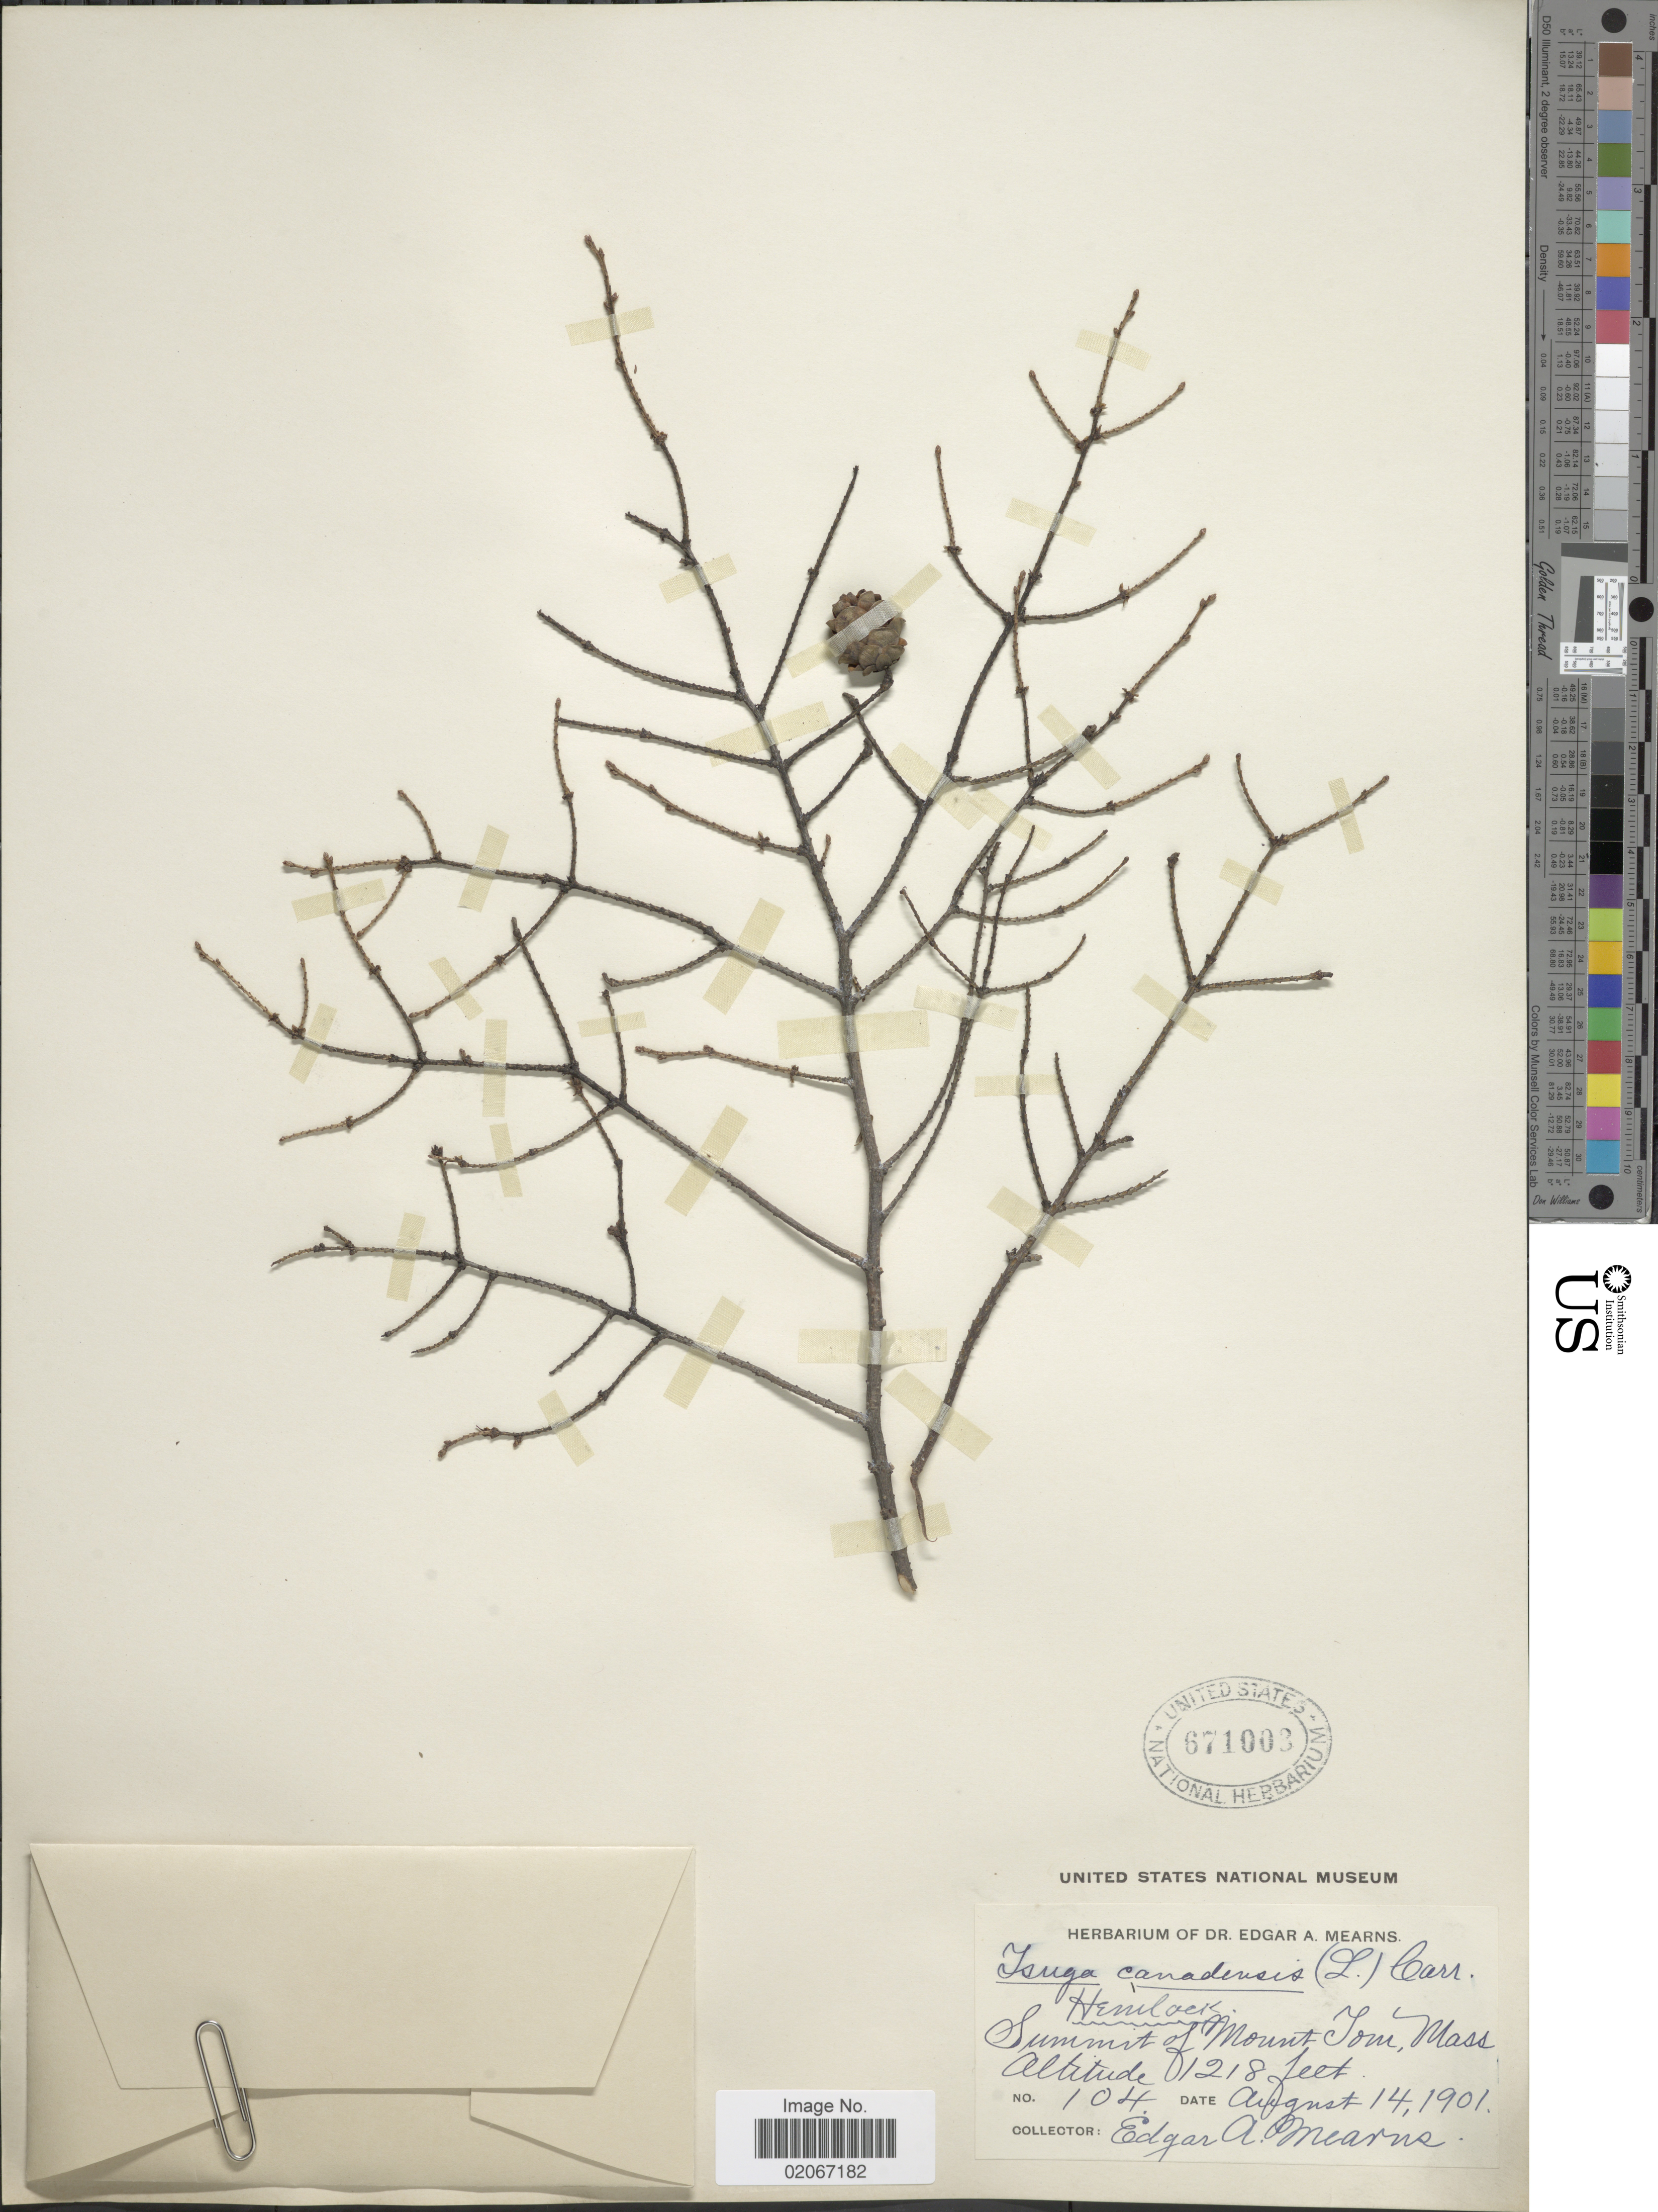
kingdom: Plantae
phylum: Tracheophyta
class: Pinopsida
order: Pinales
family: Pinaceae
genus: Tsuga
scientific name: Tsuga canadensis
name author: (L.) Carrière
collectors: E. A. Mearns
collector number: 104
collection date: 1901-08-14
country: United States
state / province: Massachusetts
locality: Summit of Mount Tom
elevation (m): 371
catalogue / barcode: US 671003